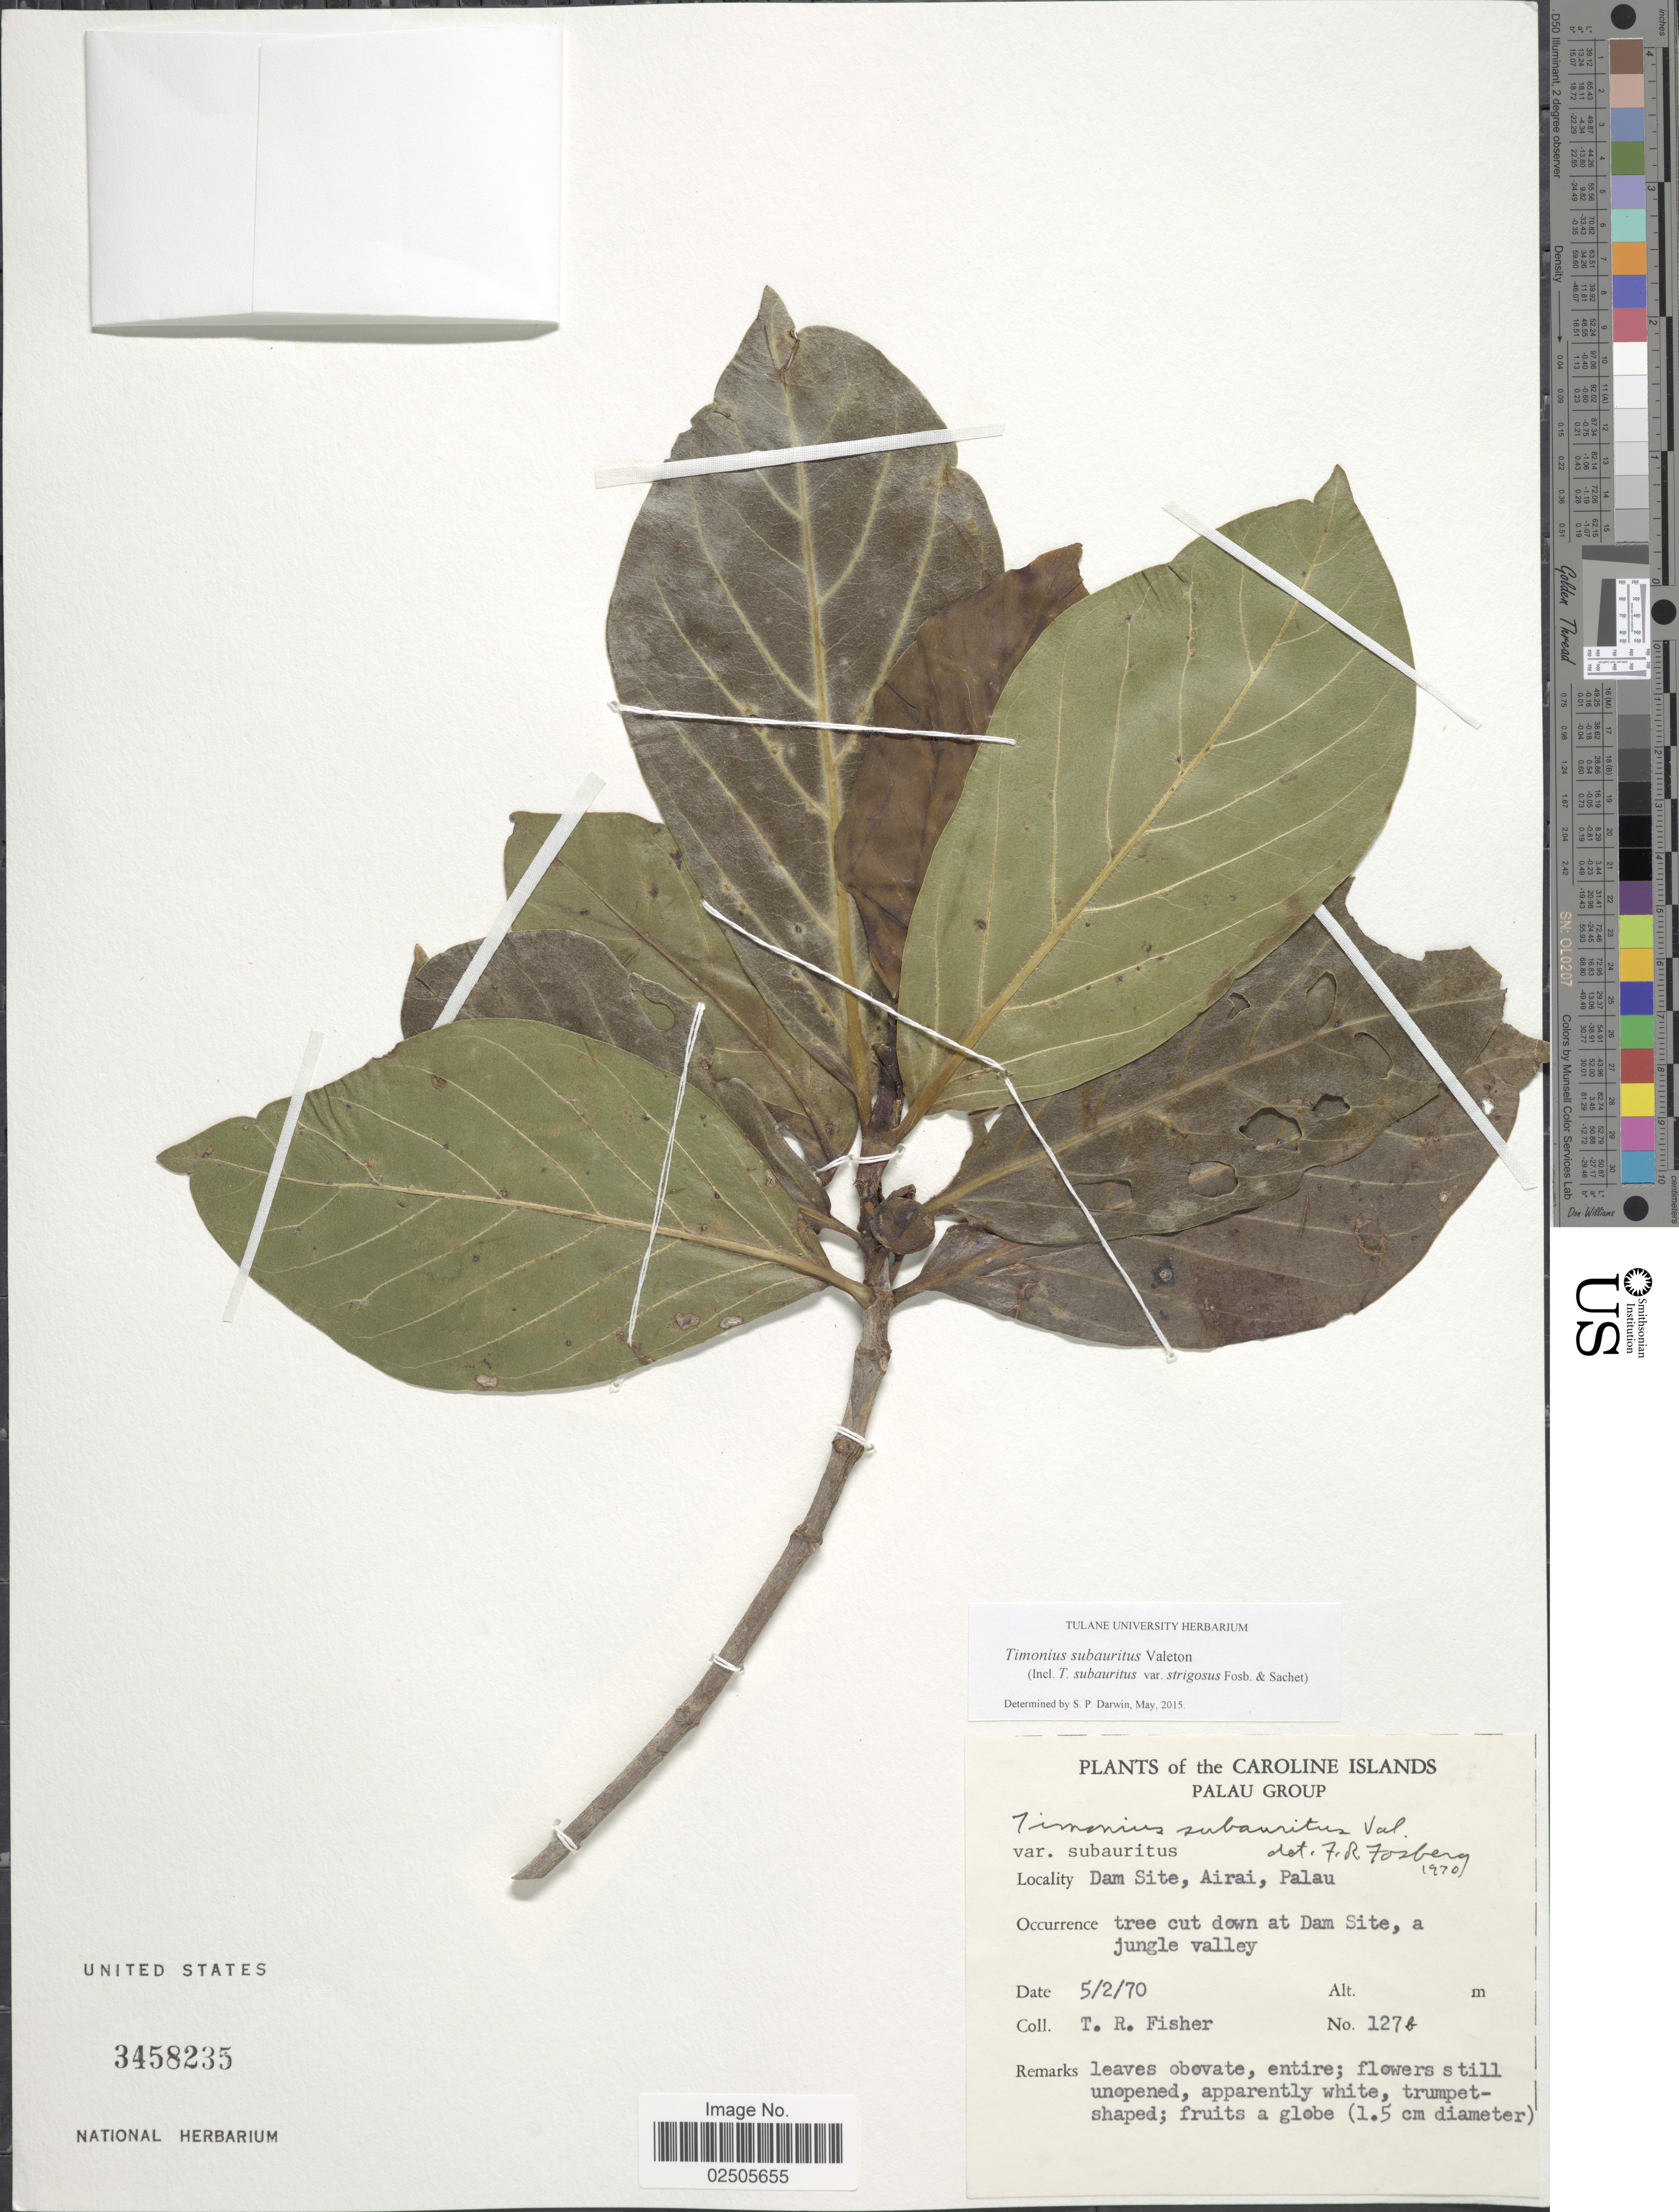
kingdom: Plantae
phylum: Tracheophyta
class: Magnoliopsida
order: Gentianales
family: Rubiaceae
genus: Timonius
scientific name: Timonius subauritus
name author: Valeton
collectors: T. R. Fisher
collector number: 127b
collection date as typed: Transcribed d/m/y: 5/2/70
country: Palau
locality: The Caroline Islands, Palau Group, Dam Site, Airai, Palau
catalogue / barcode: US 3458235